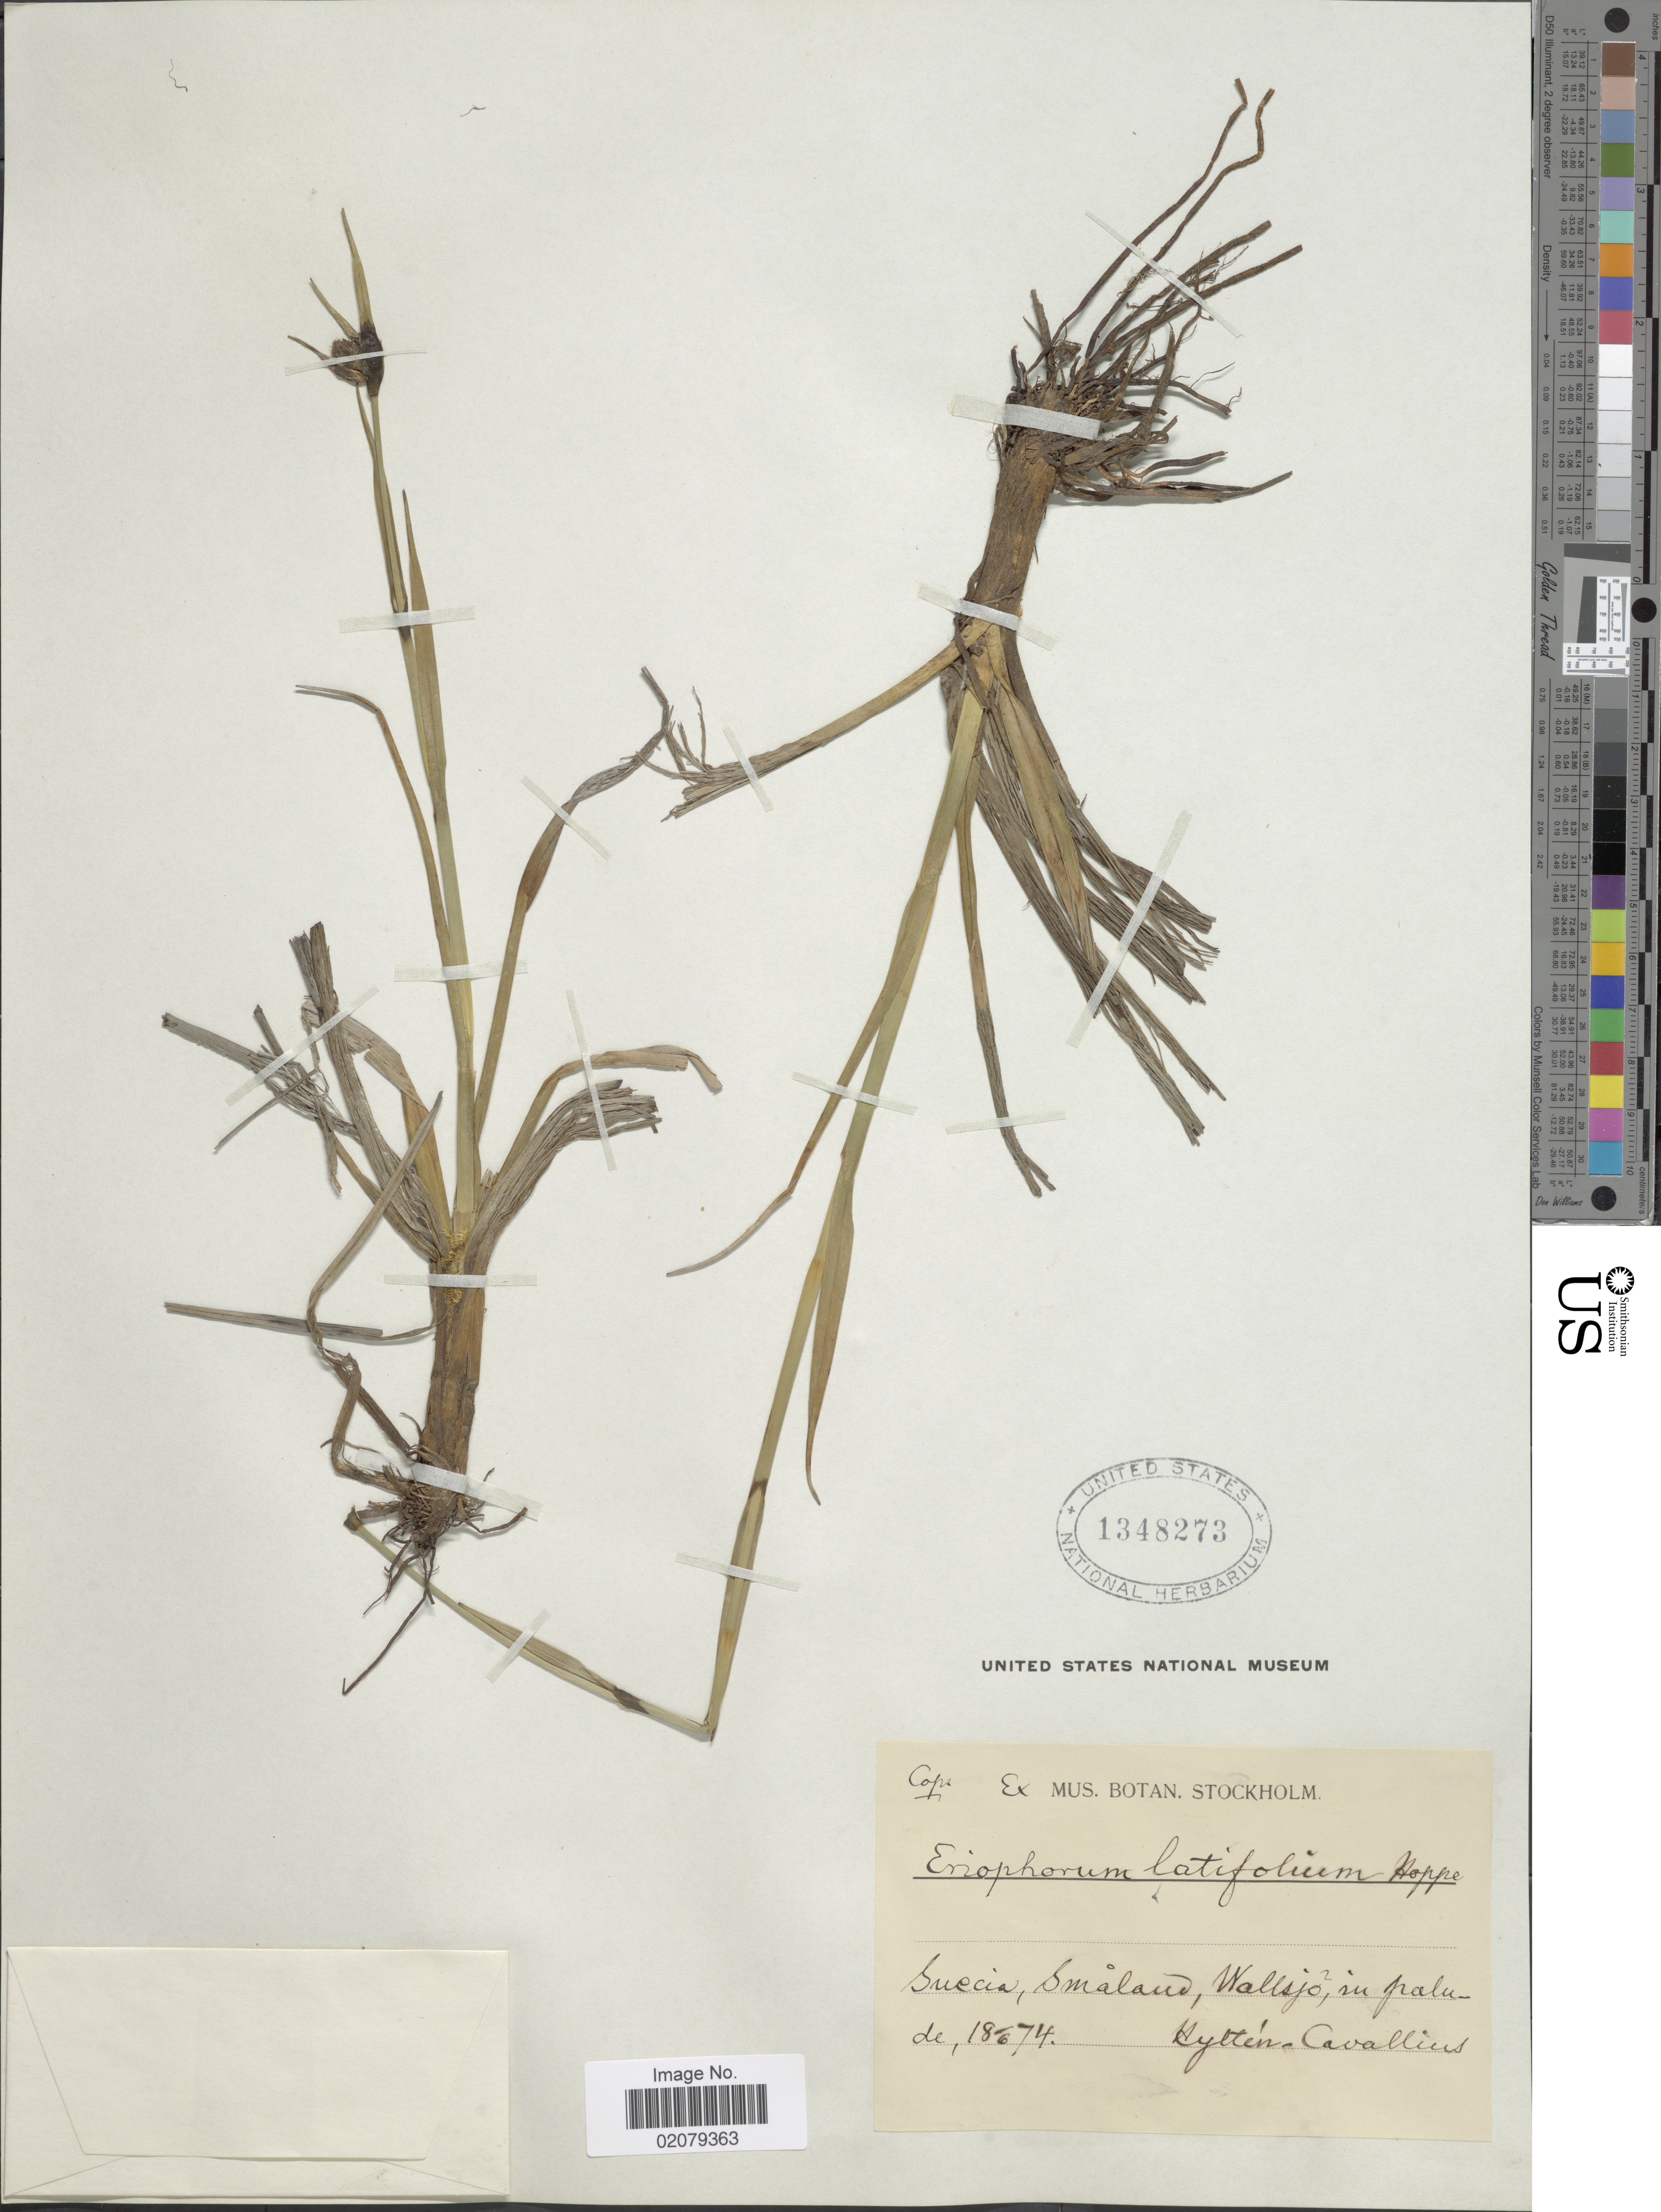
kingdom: Plantae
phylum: Tracheophyta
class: Liliopsida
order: Poales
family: Cyperaceae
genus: Eriophorum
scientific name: Eriophorum latifolium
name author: Hoppe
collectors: Hyltén-Cavallius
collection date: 1874-06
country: Sweden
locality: Suecia, Smaland, Wallsjo in plaude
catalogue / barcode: US 1348273